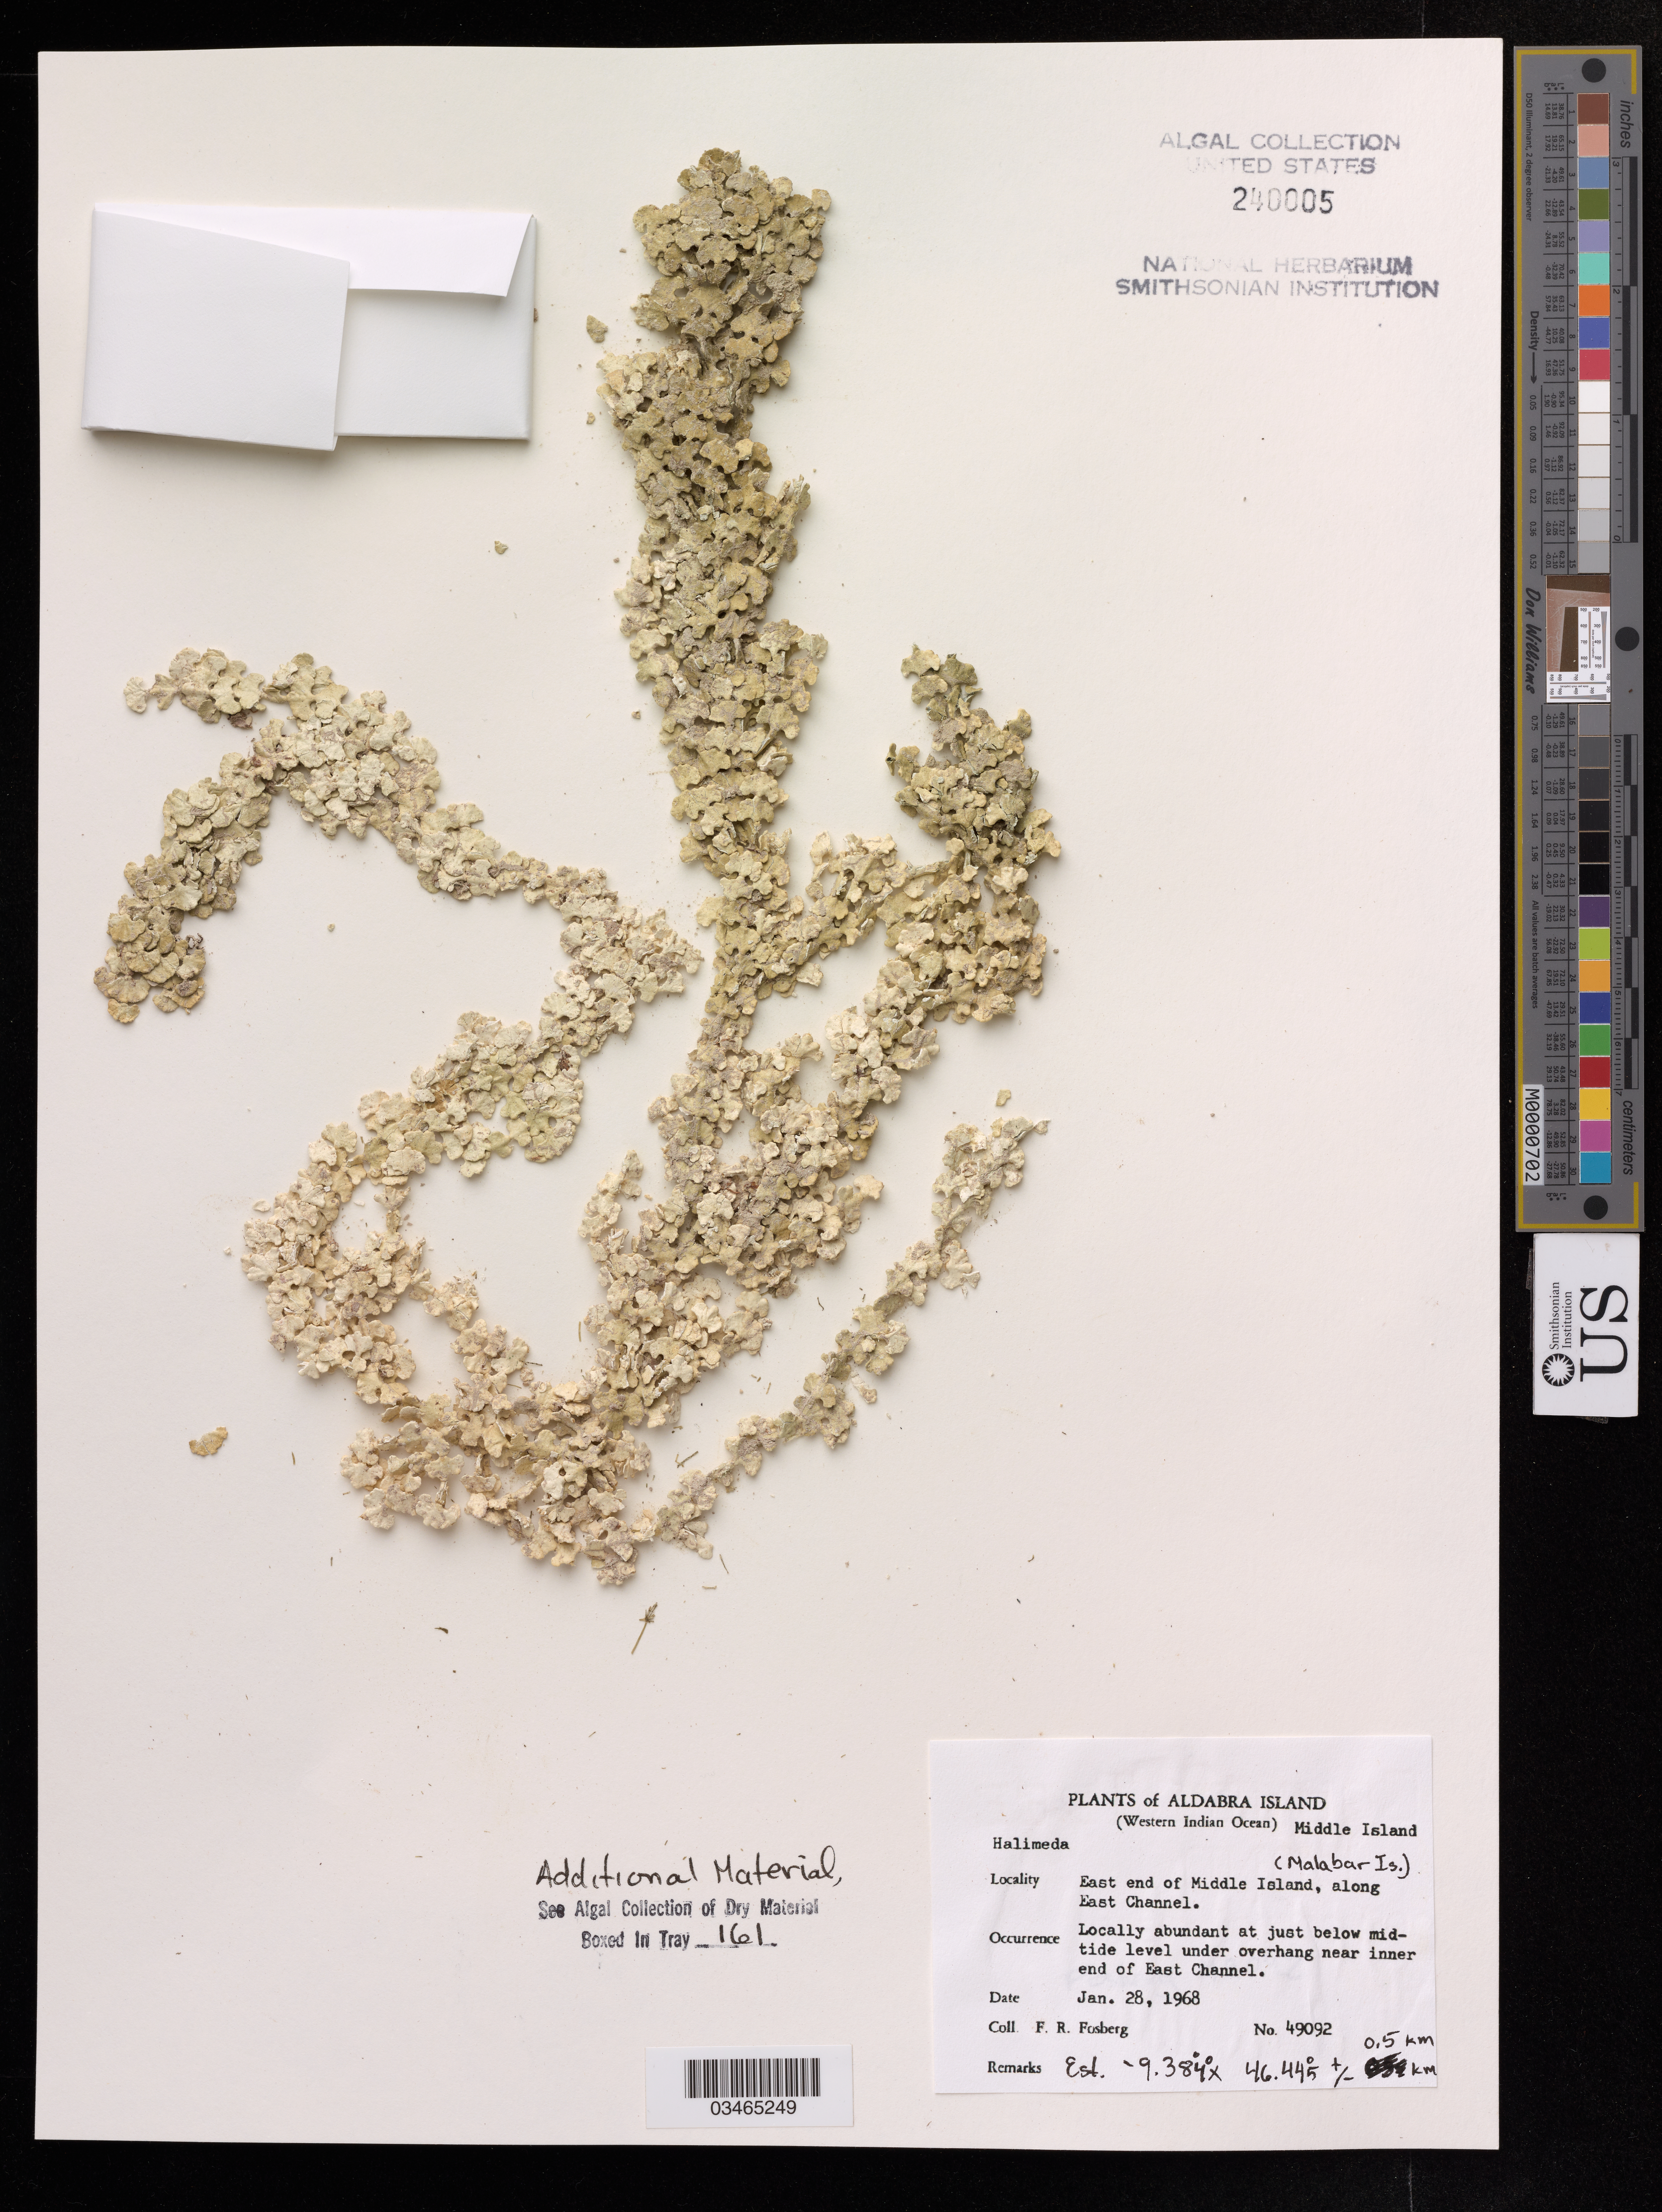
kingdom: Plantae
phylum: Chlorophyta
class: Ulvophyceae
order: Bryopsidales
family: Halimedaceae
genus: Halimeda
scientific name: Halimeda sp.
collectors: F. R. Fosberg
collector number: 49092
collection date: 1968-01-28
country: Seychelles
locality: Aldabra Island (Western Indian Ocean). Middle Island. (Malabar Is.) East end of Middle Island, along East Channel.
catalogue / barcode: US 240005